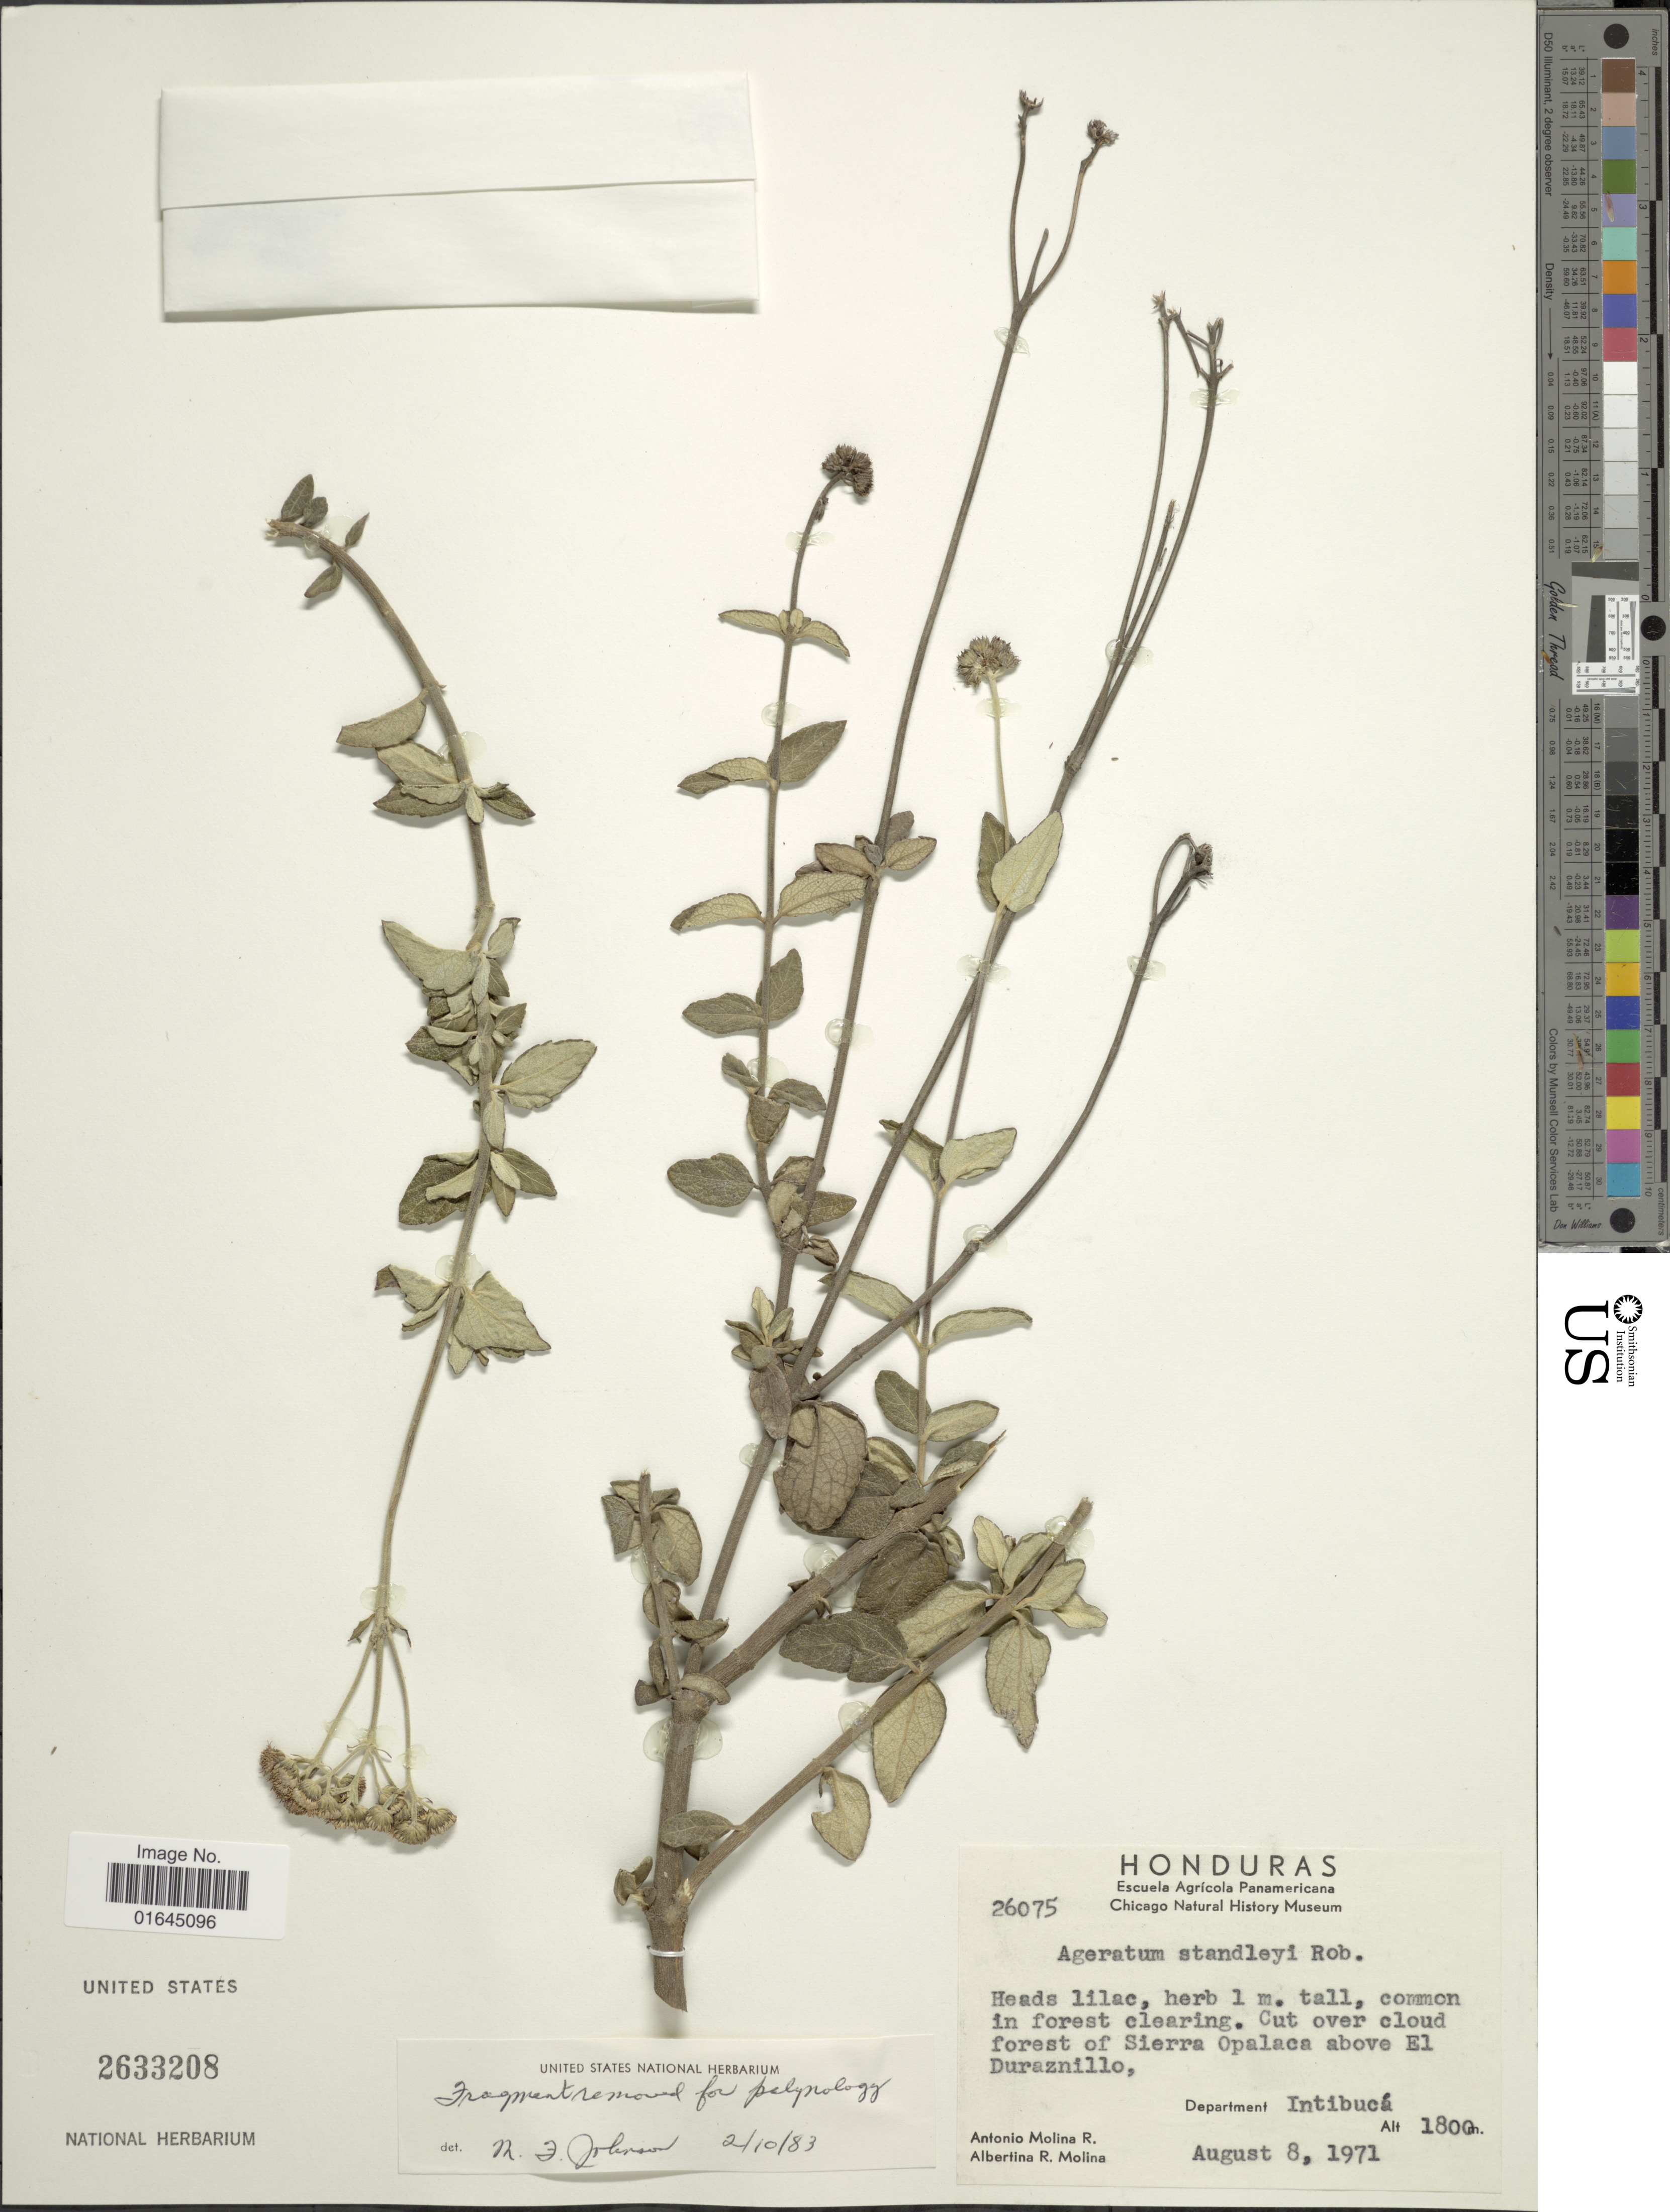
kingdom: Plantae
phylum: Tracheophyta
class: Magnoliopsida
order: Asterales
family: Asteraceae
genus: Ageratum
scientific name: Ageratum standleyi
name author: B.L. Rob.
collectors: A. Molina R. & A. R. Molina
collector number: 26075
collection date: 1971-08-08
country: Honduras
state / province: Intibuca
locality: Department Intibucá, Cut over cloud forest of Sierra Opalaca above El Duraznillo.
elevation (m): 1800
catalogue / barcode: US 2633208